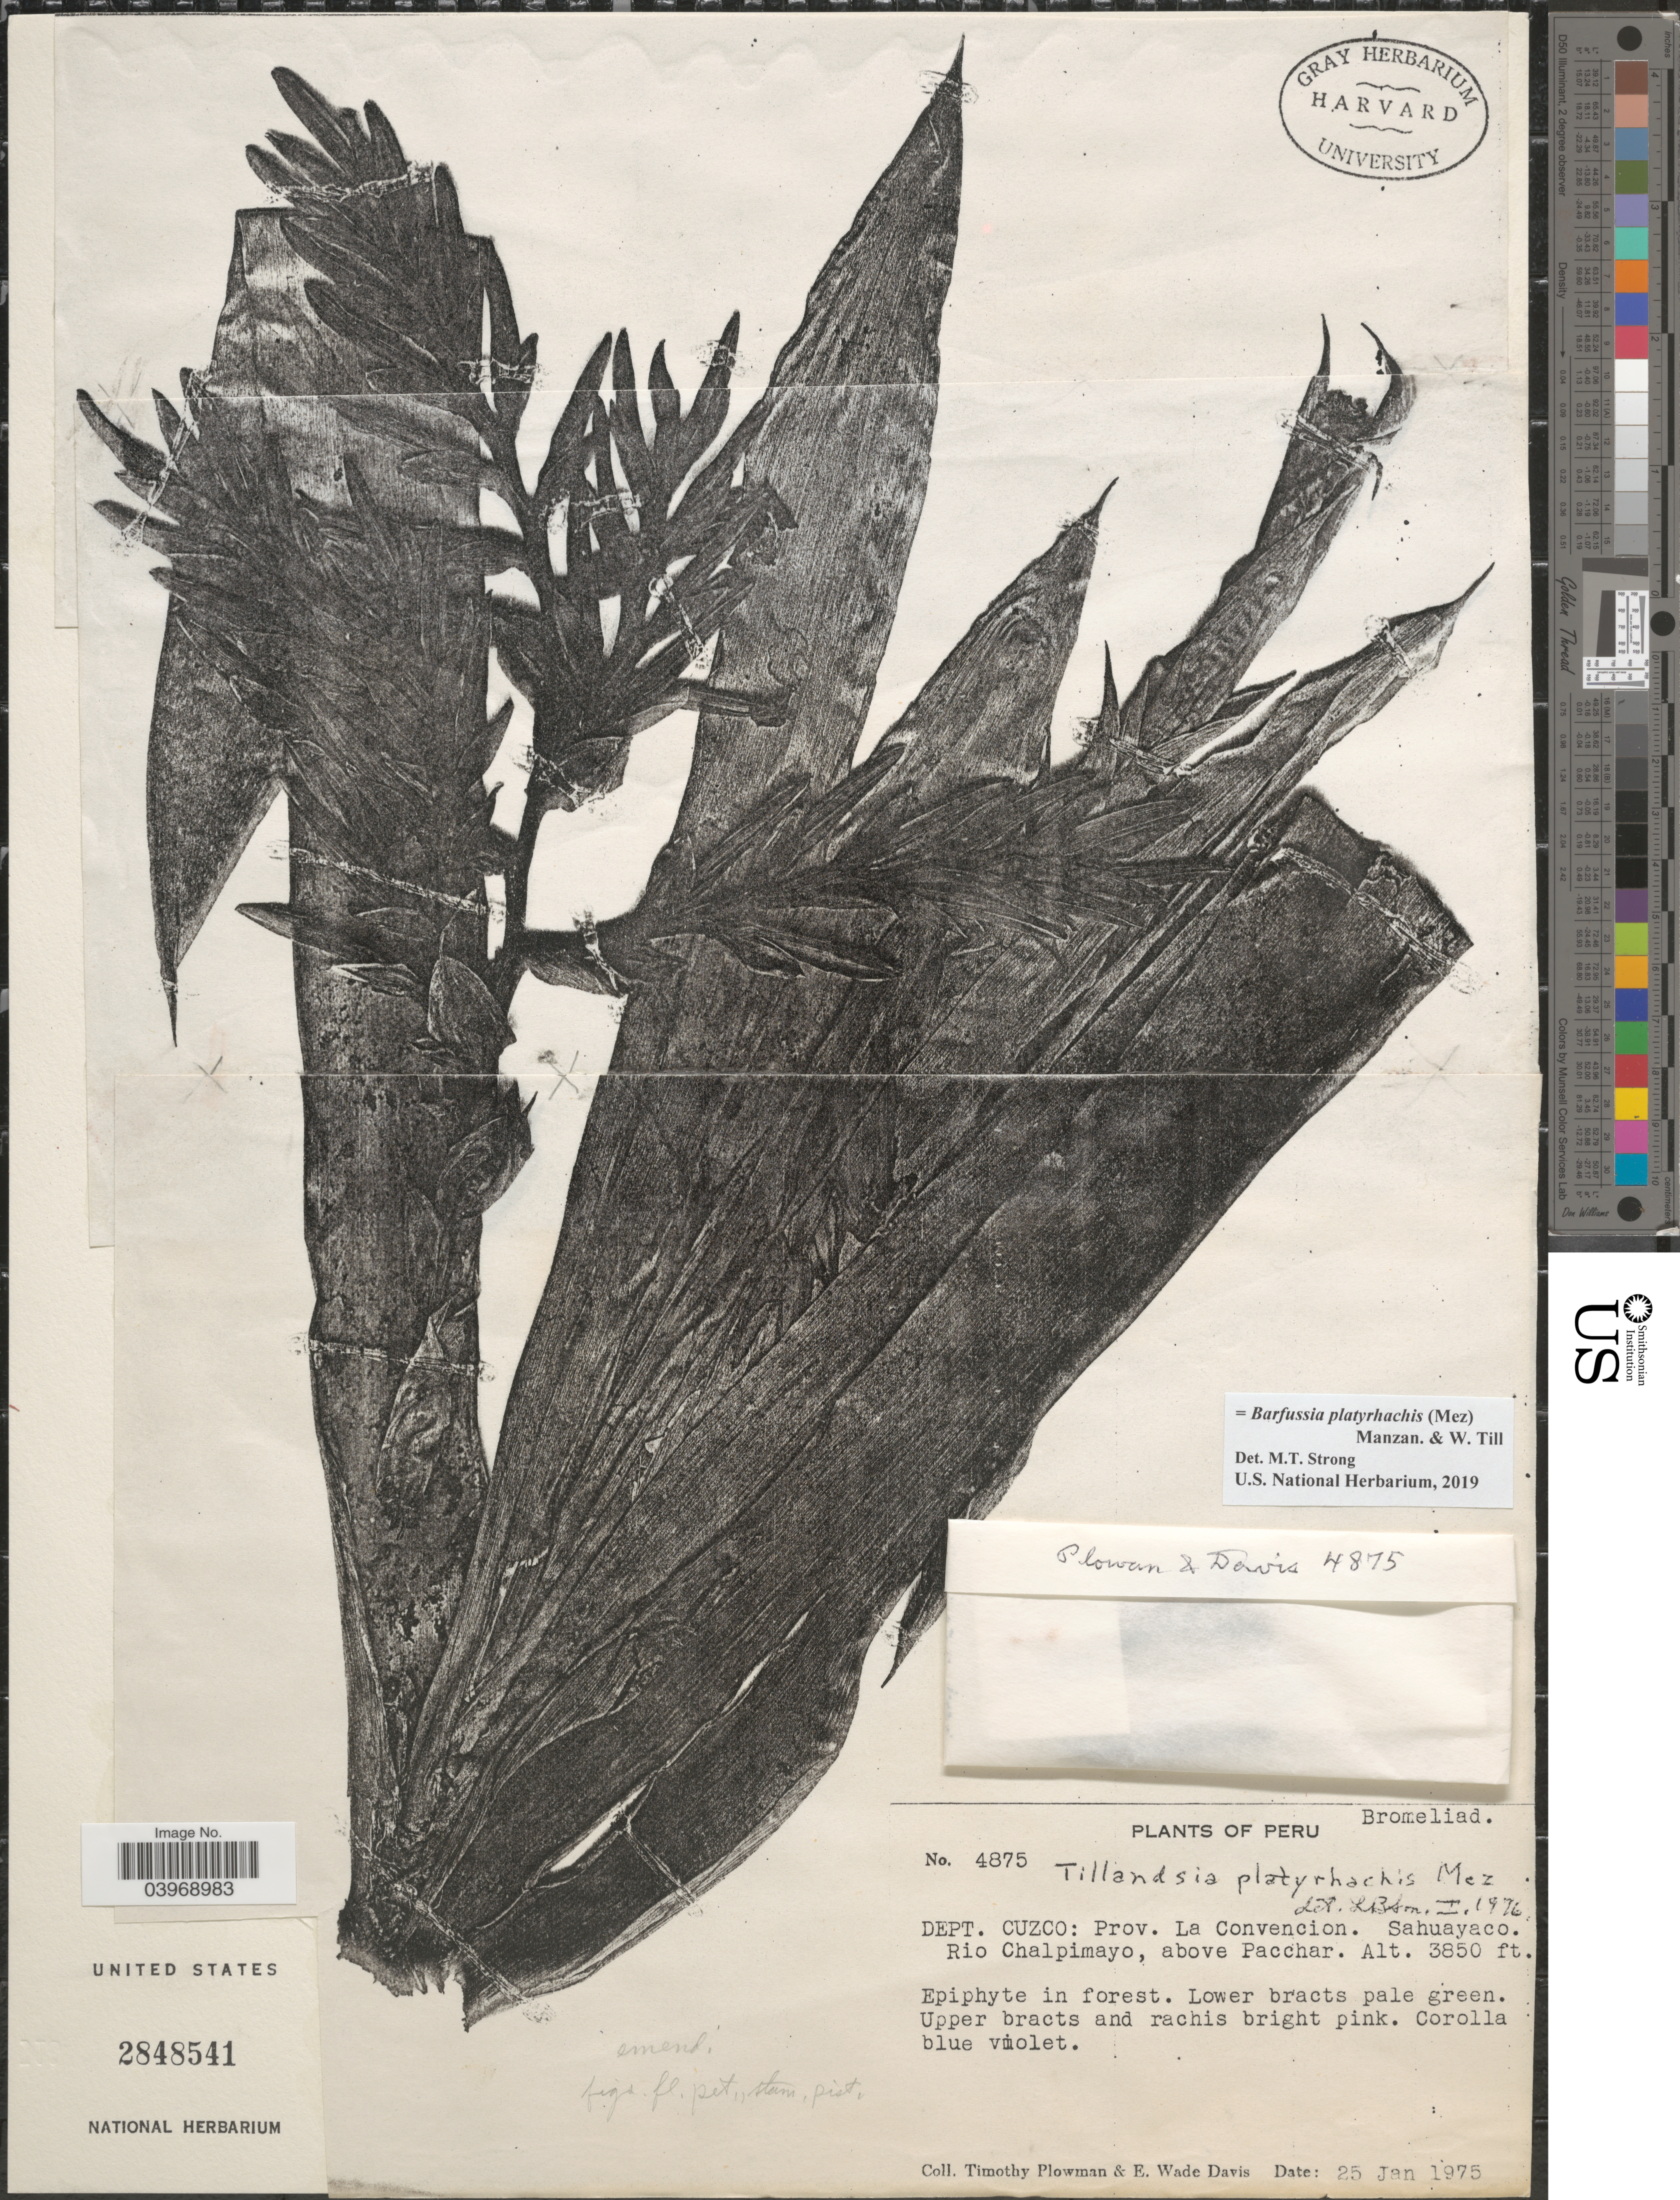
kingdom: Plantae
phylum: Tracheophyta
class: Liliopsida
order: Poales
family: Bromeliaceae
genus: Barfussia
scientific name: Barfussia platyrhachis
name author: (Mez) Manzan. & W. Till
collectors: T. Plowman & E. Wade-Davis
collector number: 4875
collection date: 1975-01-25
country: Peru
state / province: Cusco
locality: Dept. Cuzco: Prov. La Convencion. Sahuayaco. Rio Chalpimayo, above Pacchar.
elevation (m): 1173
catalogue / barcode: US 2848541